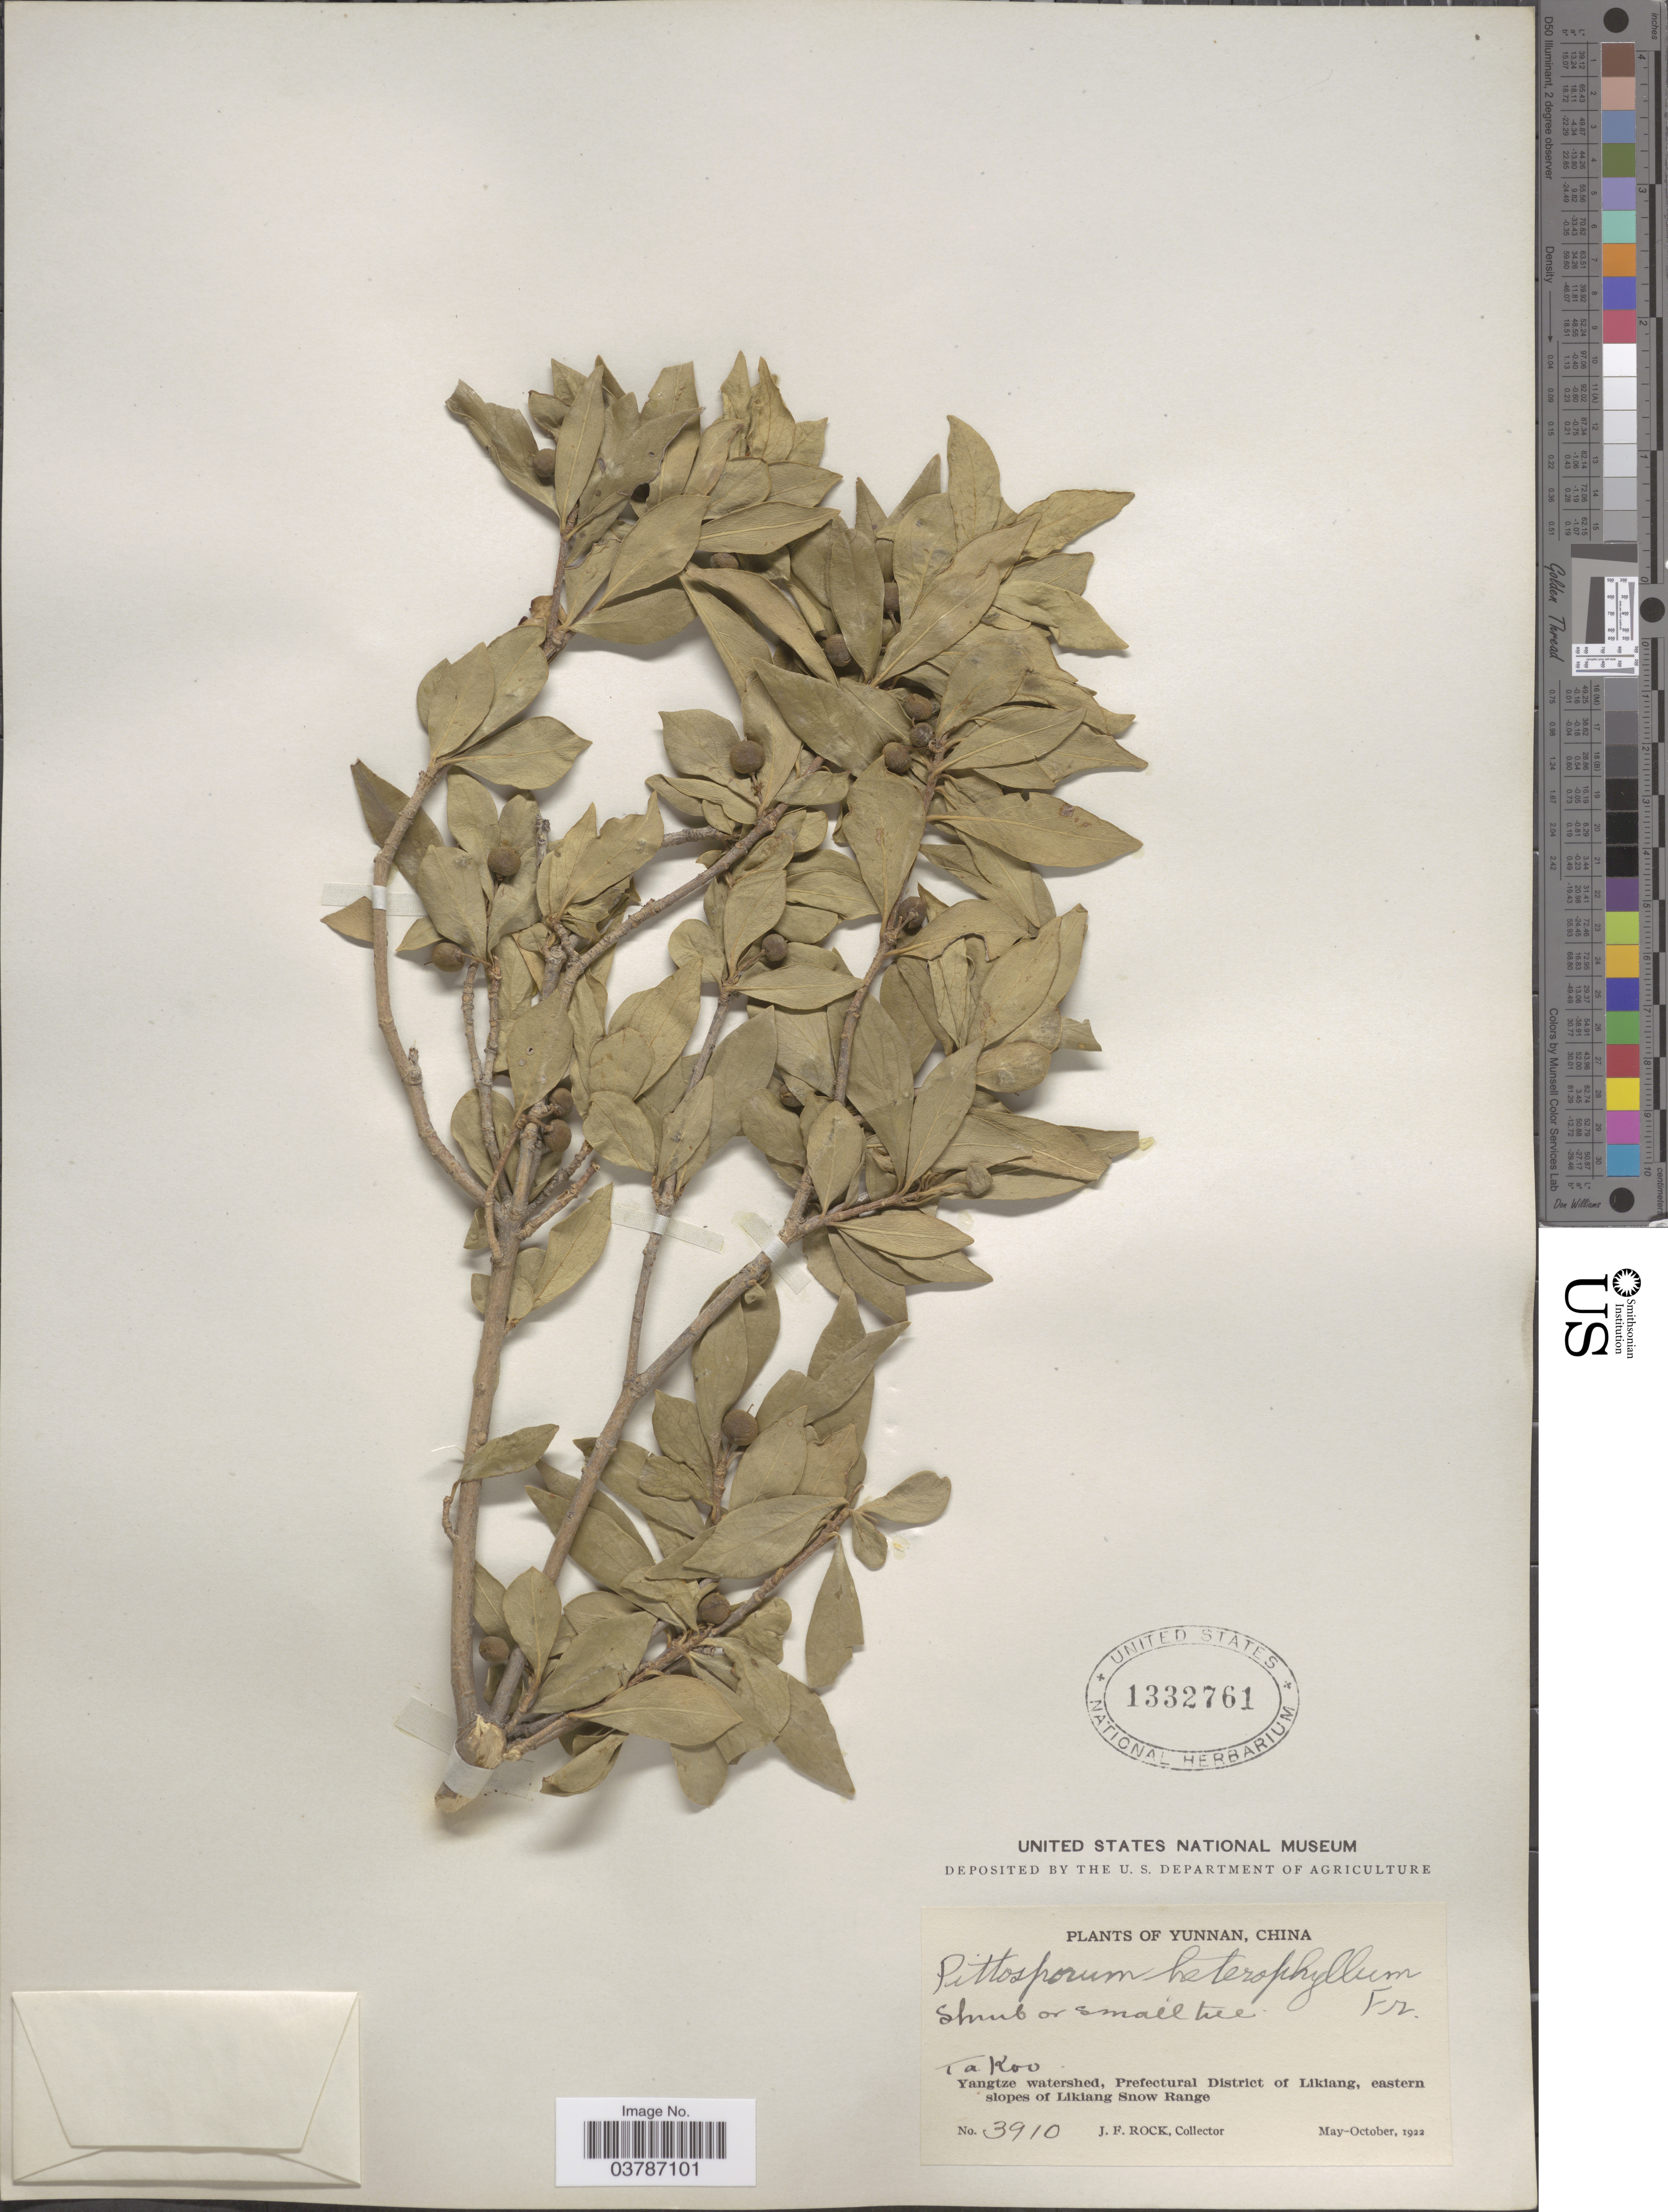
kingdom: Plantae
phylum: Tracheophyta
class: Magnoliopsida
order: Apiales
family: Pittosporaceae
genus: Pittosporum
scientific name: Pittosporum heterophyllum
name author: Franch.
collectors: J. Rock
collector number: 3910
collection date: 1922-05/1922-10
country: China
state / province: Yunnan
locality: Takoo*. Yangtze watershed, Prefectural District of Likiang, eastern slopes of Likiang Snow Range.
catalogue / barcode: US 1332761